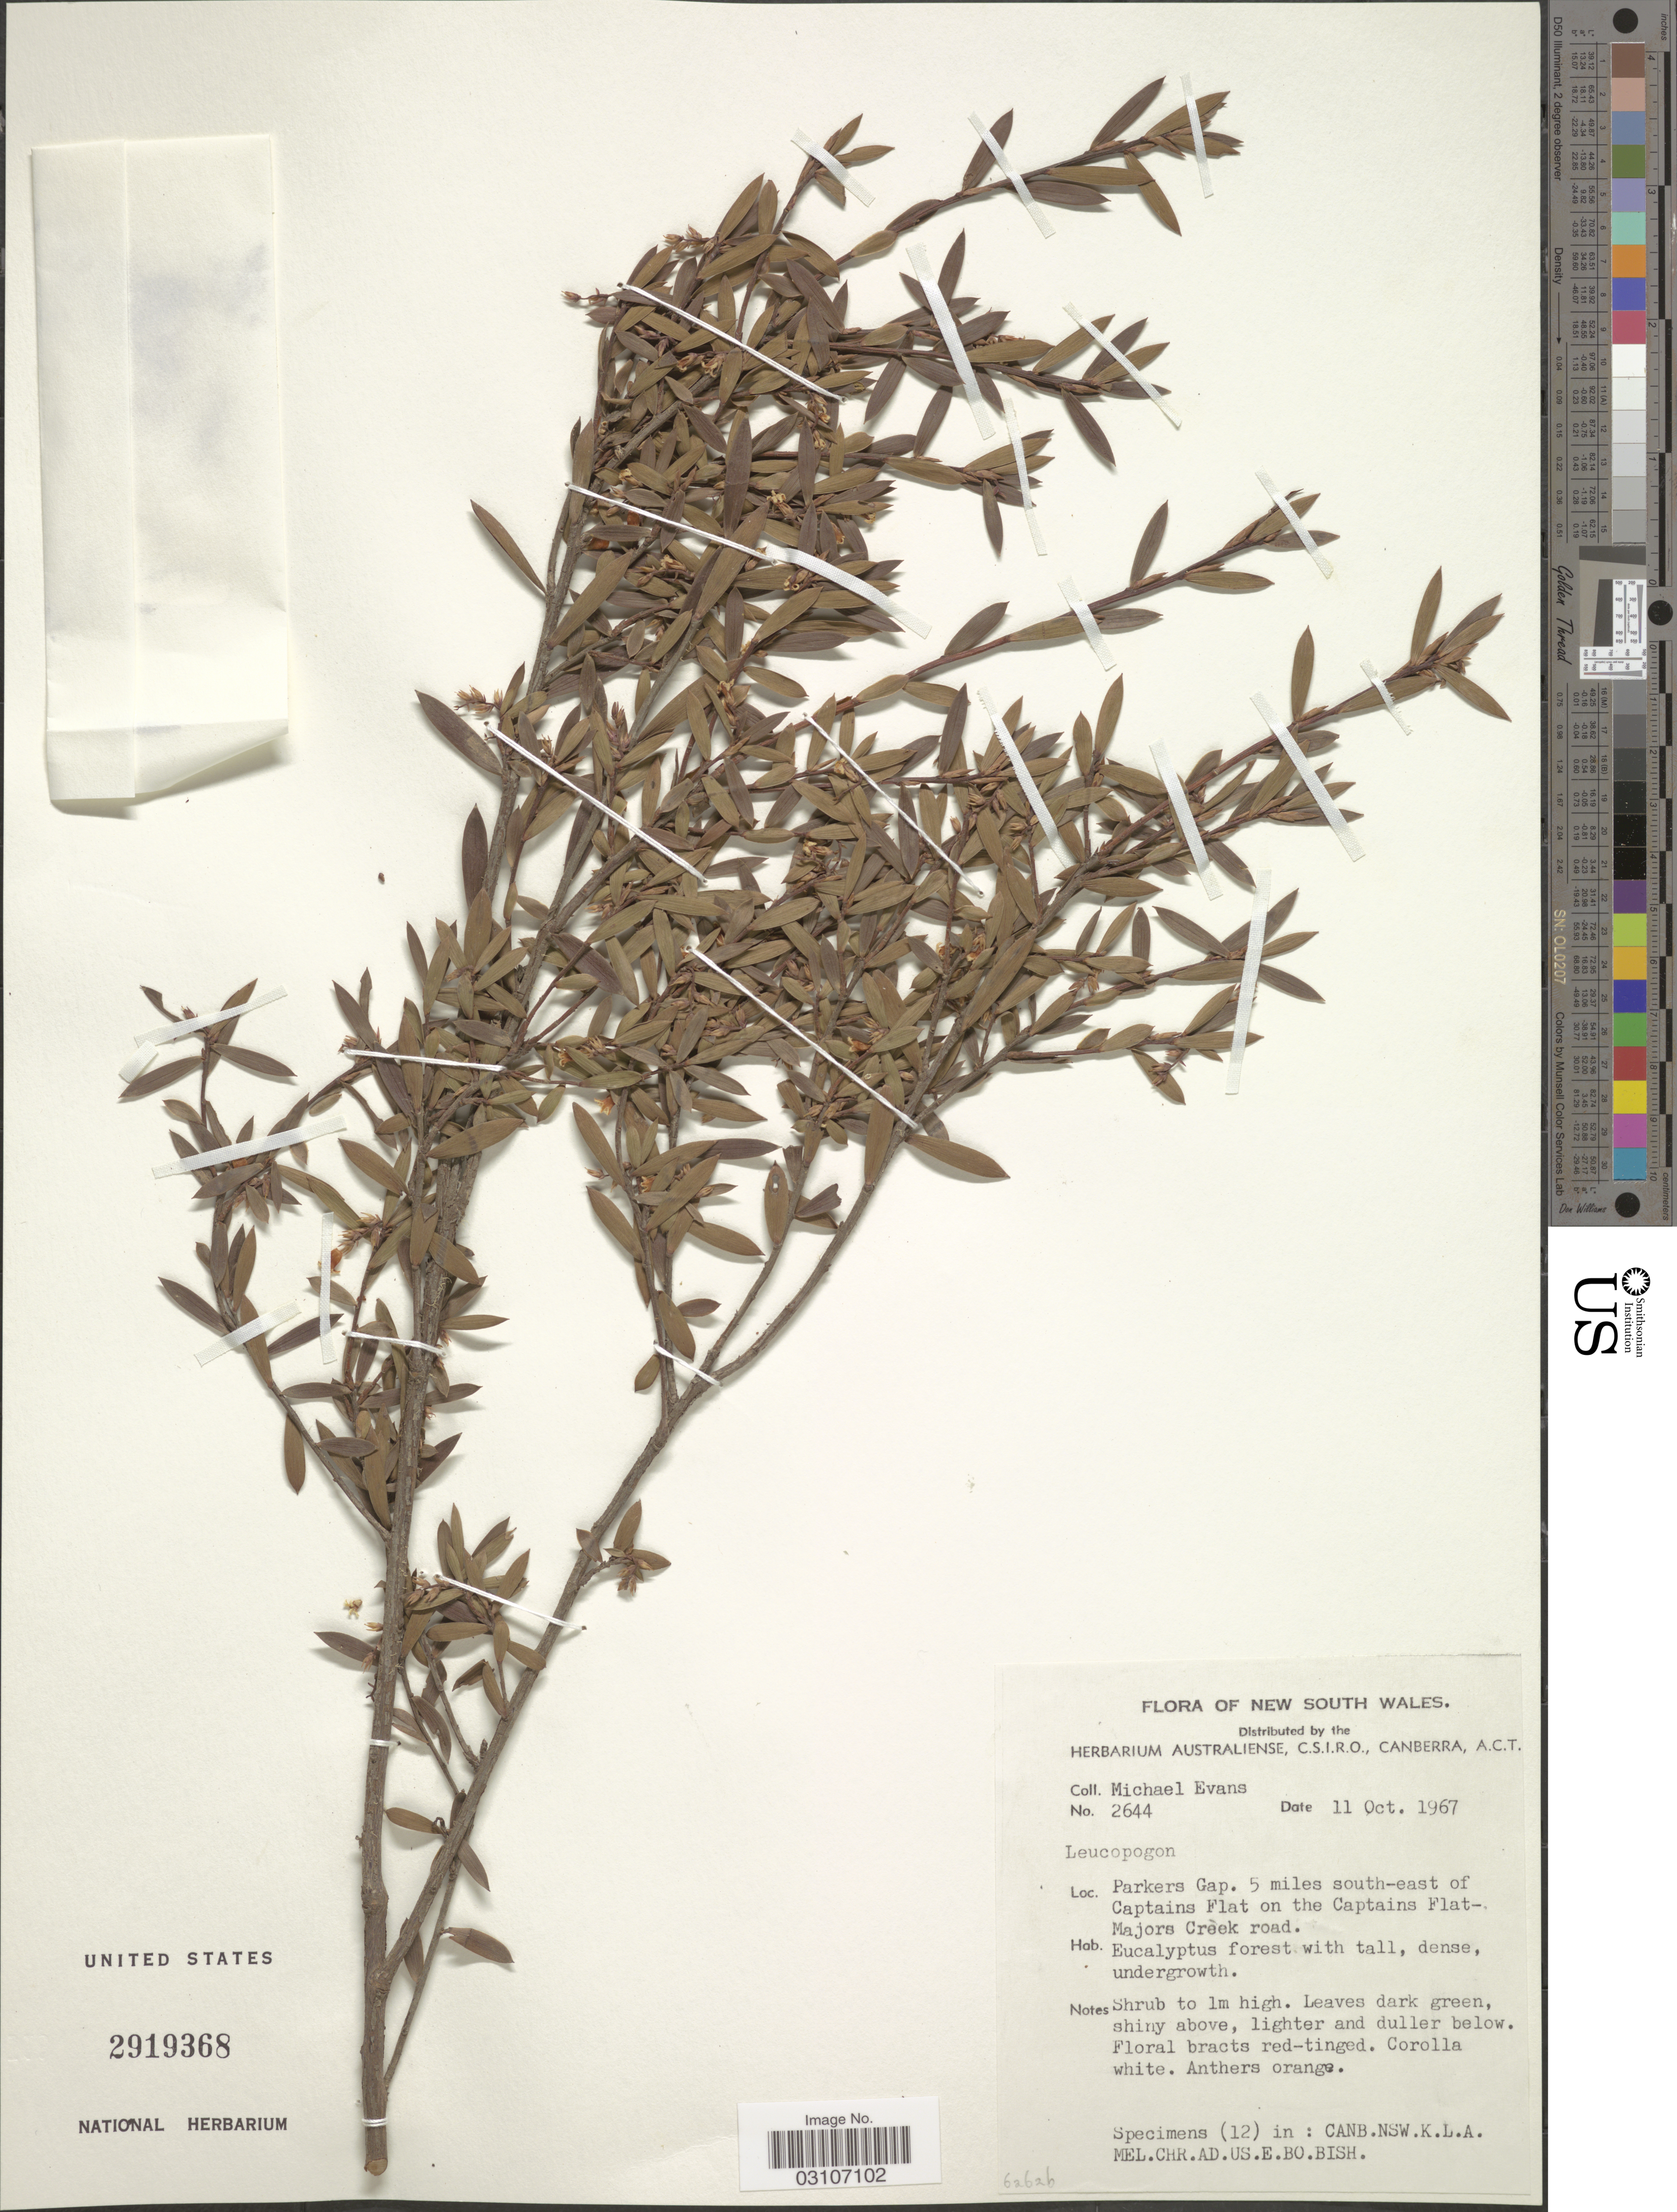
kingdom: Plantae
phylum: Tracheophyta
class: Magnoliopsida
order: Ericales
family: Ericaceae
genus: Leucopogon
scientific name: Leucopogon sp.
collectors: M. Evans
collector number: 2644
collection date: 1967-10-11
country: Australia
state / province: New South Wales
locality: Parkers Gap. 5 miles south-east of Captains Flat on the Captains Flat-Majors Creek road.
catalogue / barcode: US 2919368